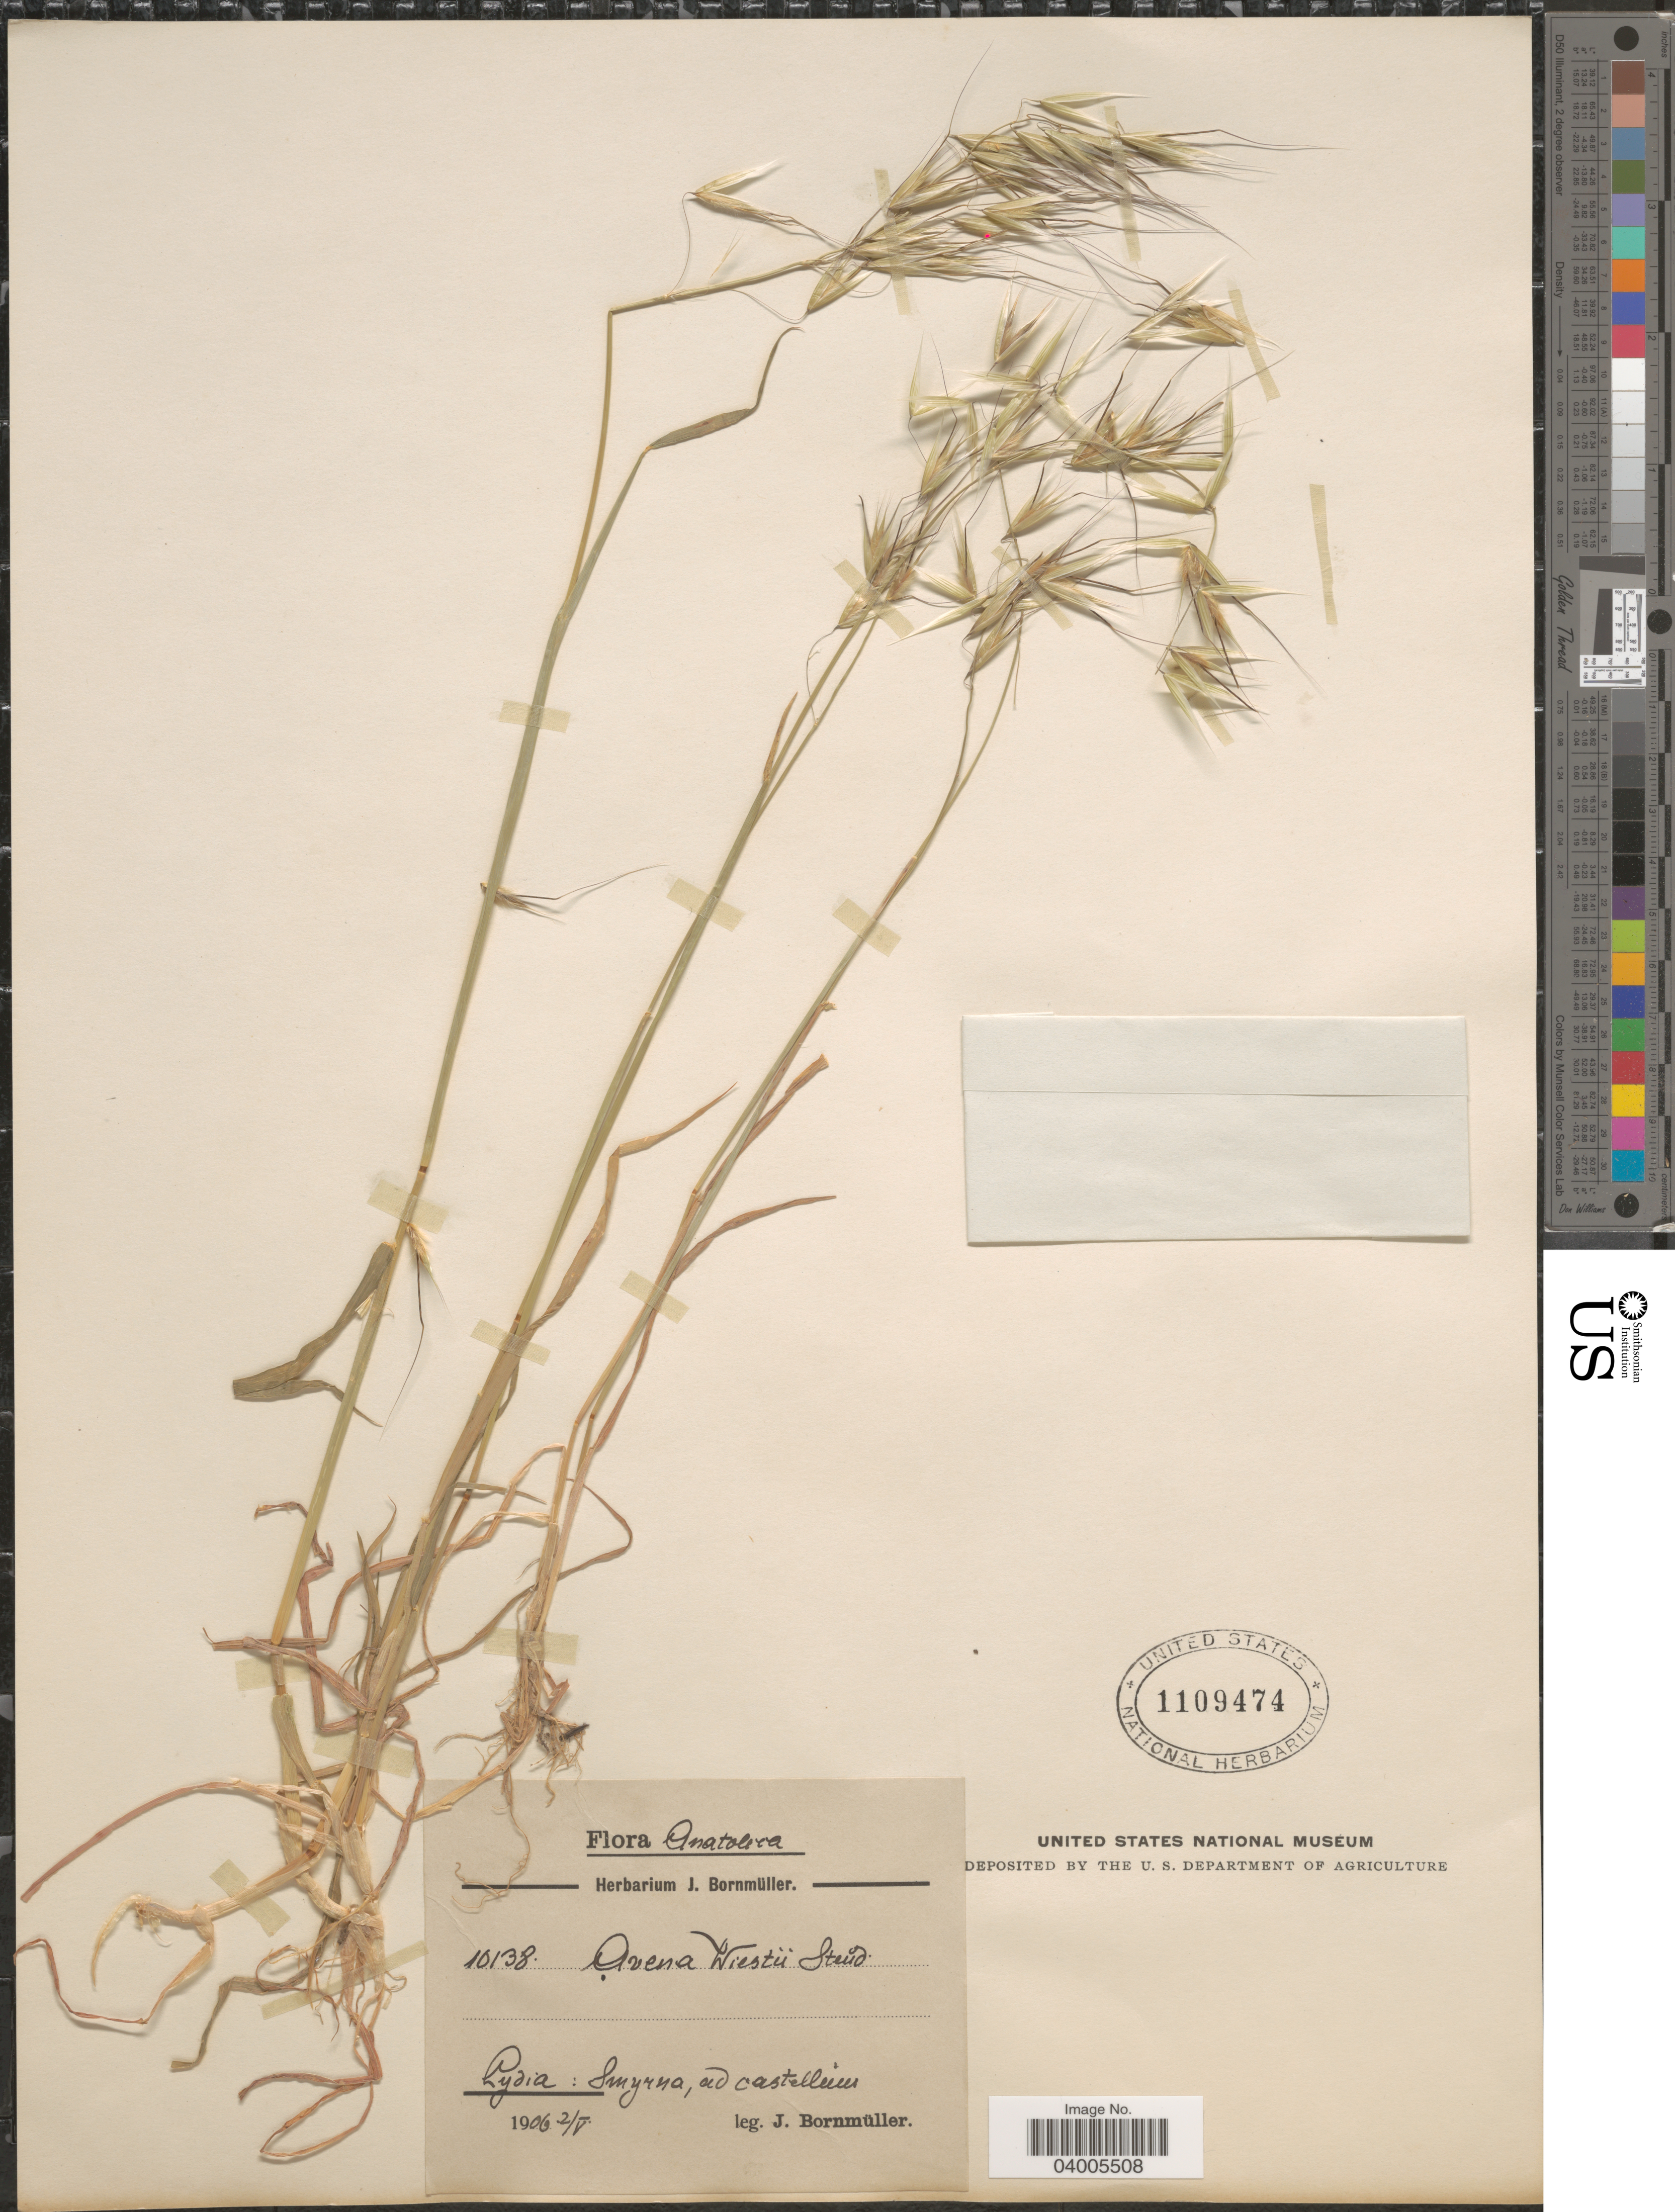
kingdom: Plantae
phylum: Tracheophyta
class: Liliopsida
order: Poales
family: Poaceae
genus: Avena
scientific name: Avena wiestii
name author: Steud.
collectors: J. Bornmüller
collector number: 10138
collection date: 1906-05-02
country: Turkey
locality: Anatolica. Lydia: Smyrna, ad castellium.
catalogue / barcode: US 1109474